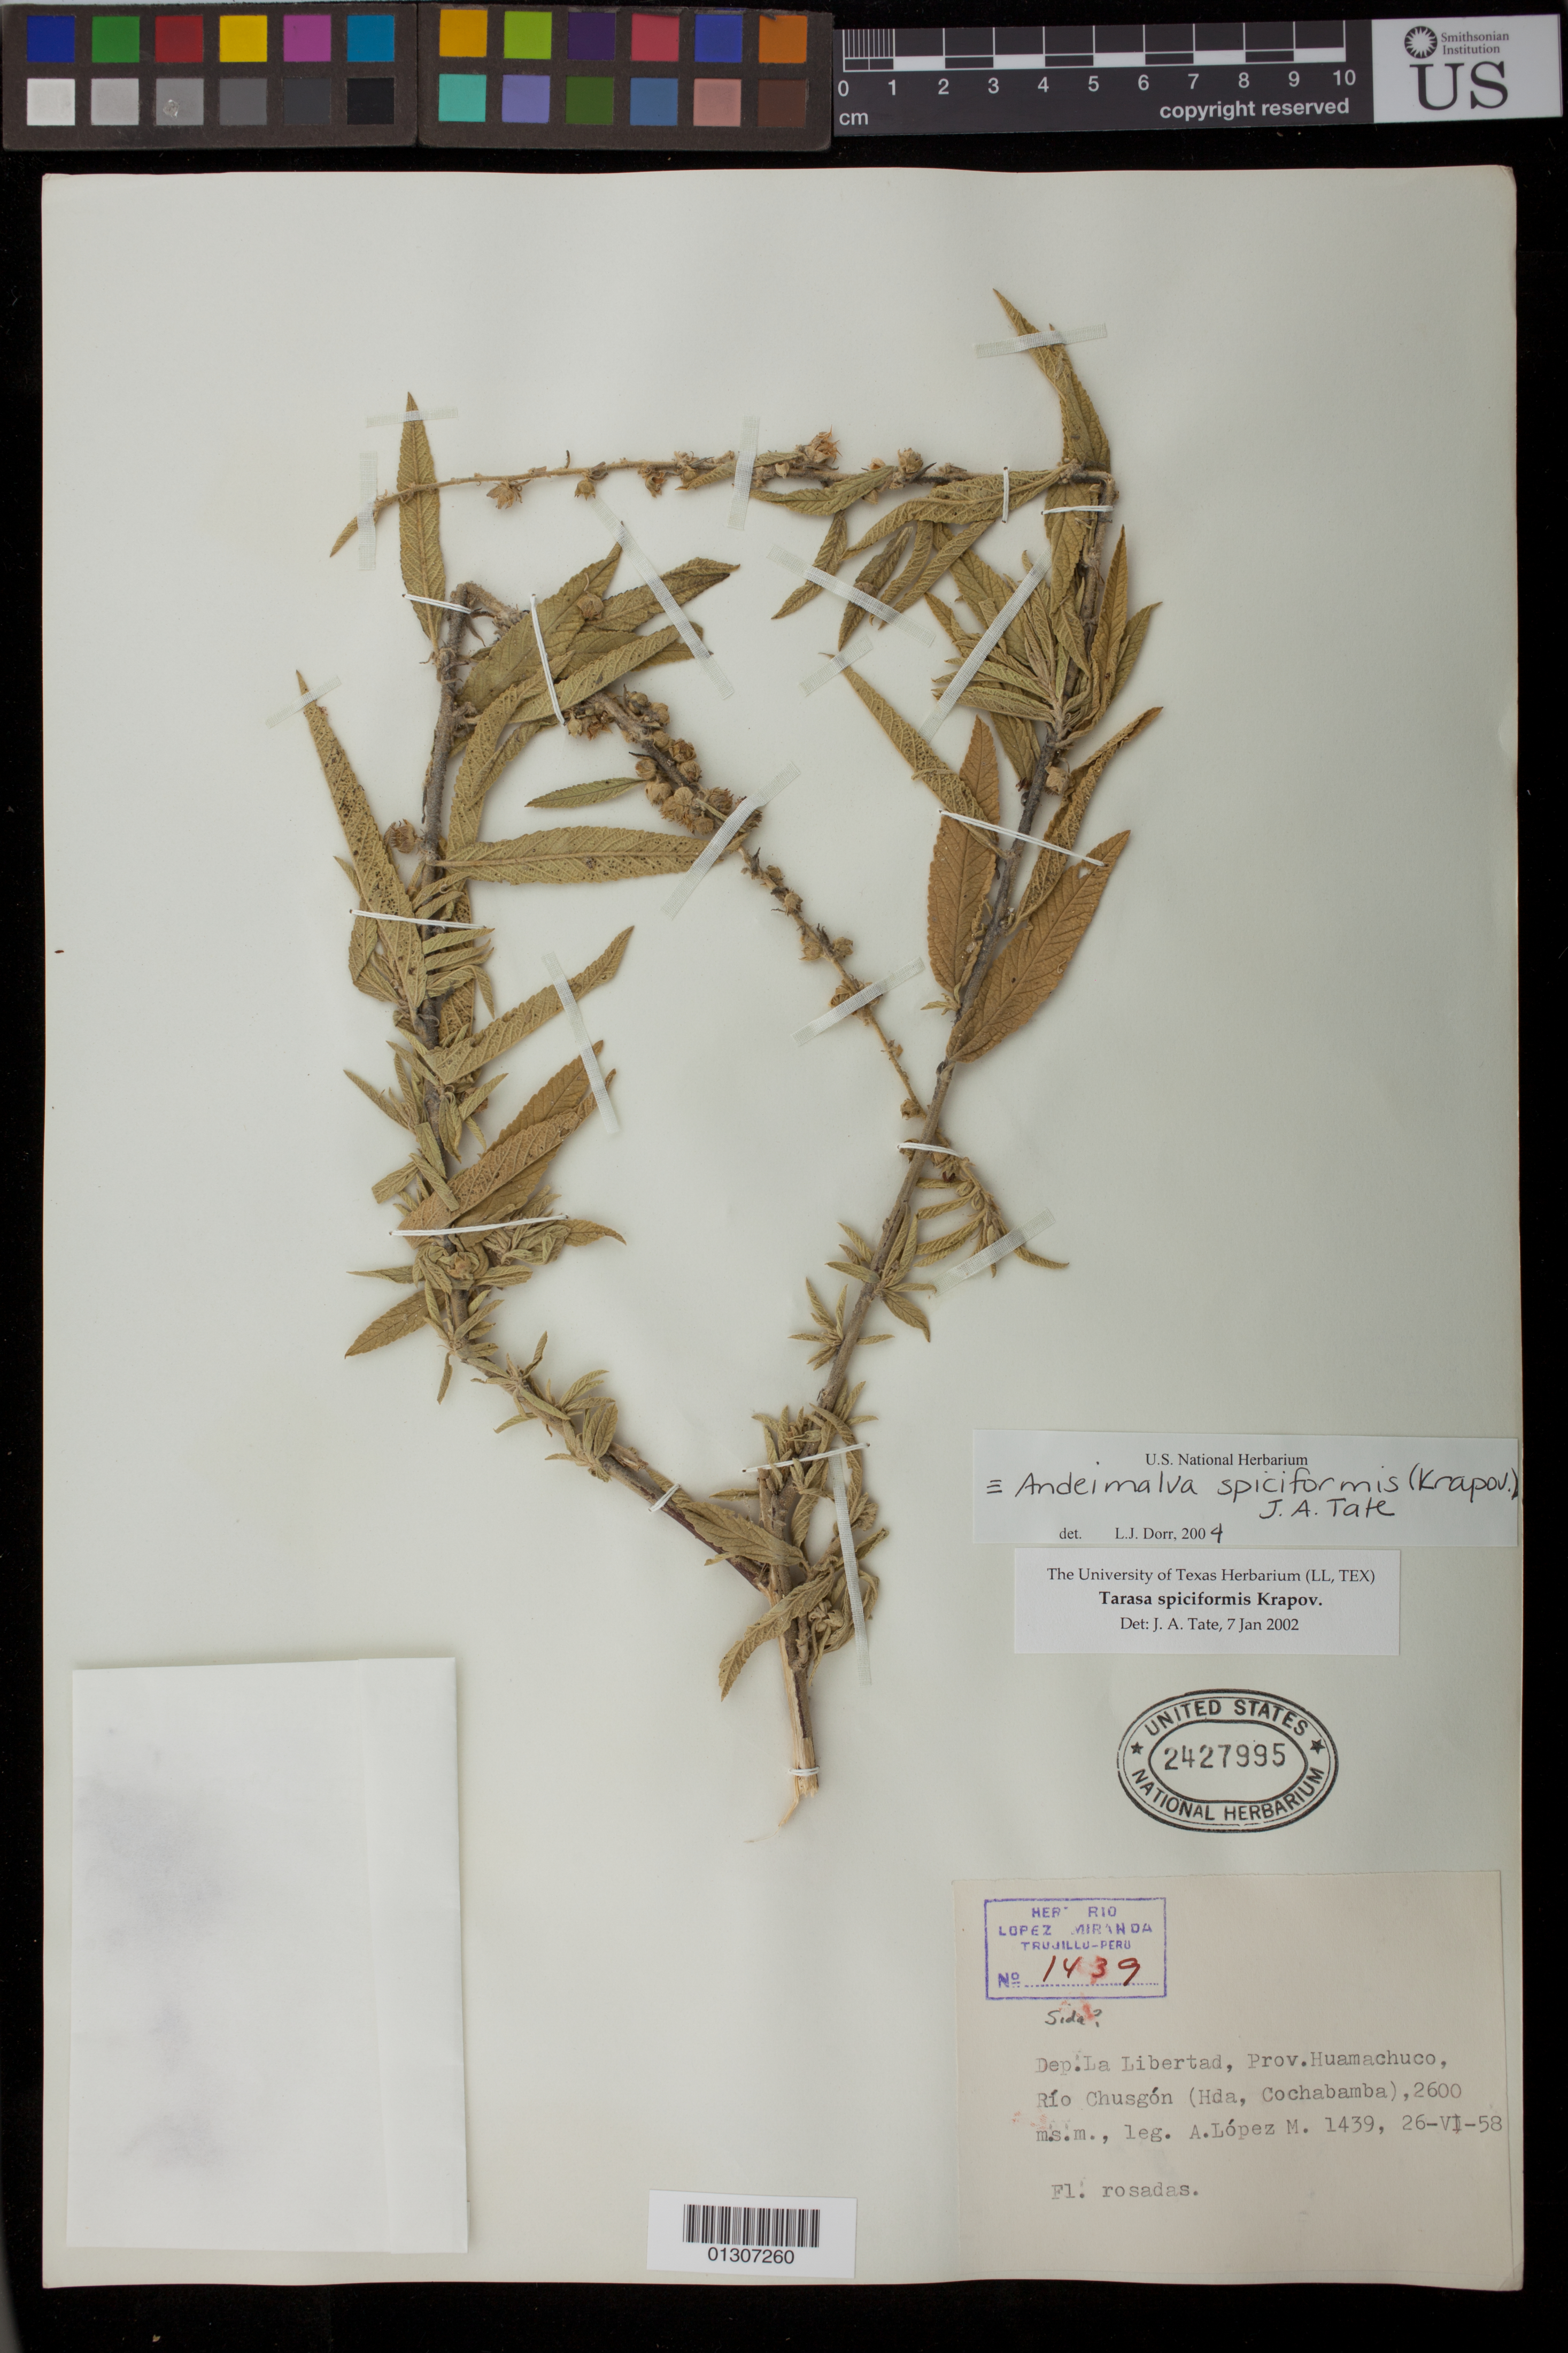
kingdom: Plantae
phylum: Tracheophyta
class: Magnoliopsida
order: Malvales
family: Malvaceae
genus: Andeimalva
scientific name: Andeimalva spiciformis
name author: (Krapov.) J. A. Tate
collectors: A. López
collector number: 1439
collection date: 1958-06-26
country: Peru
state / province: La Libertad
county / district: Sanchez Carrion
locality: Rio Chusgon ( Hda, Cochabamba ). Huamachuco Dist.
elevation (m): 2600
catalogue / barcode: US 2427995